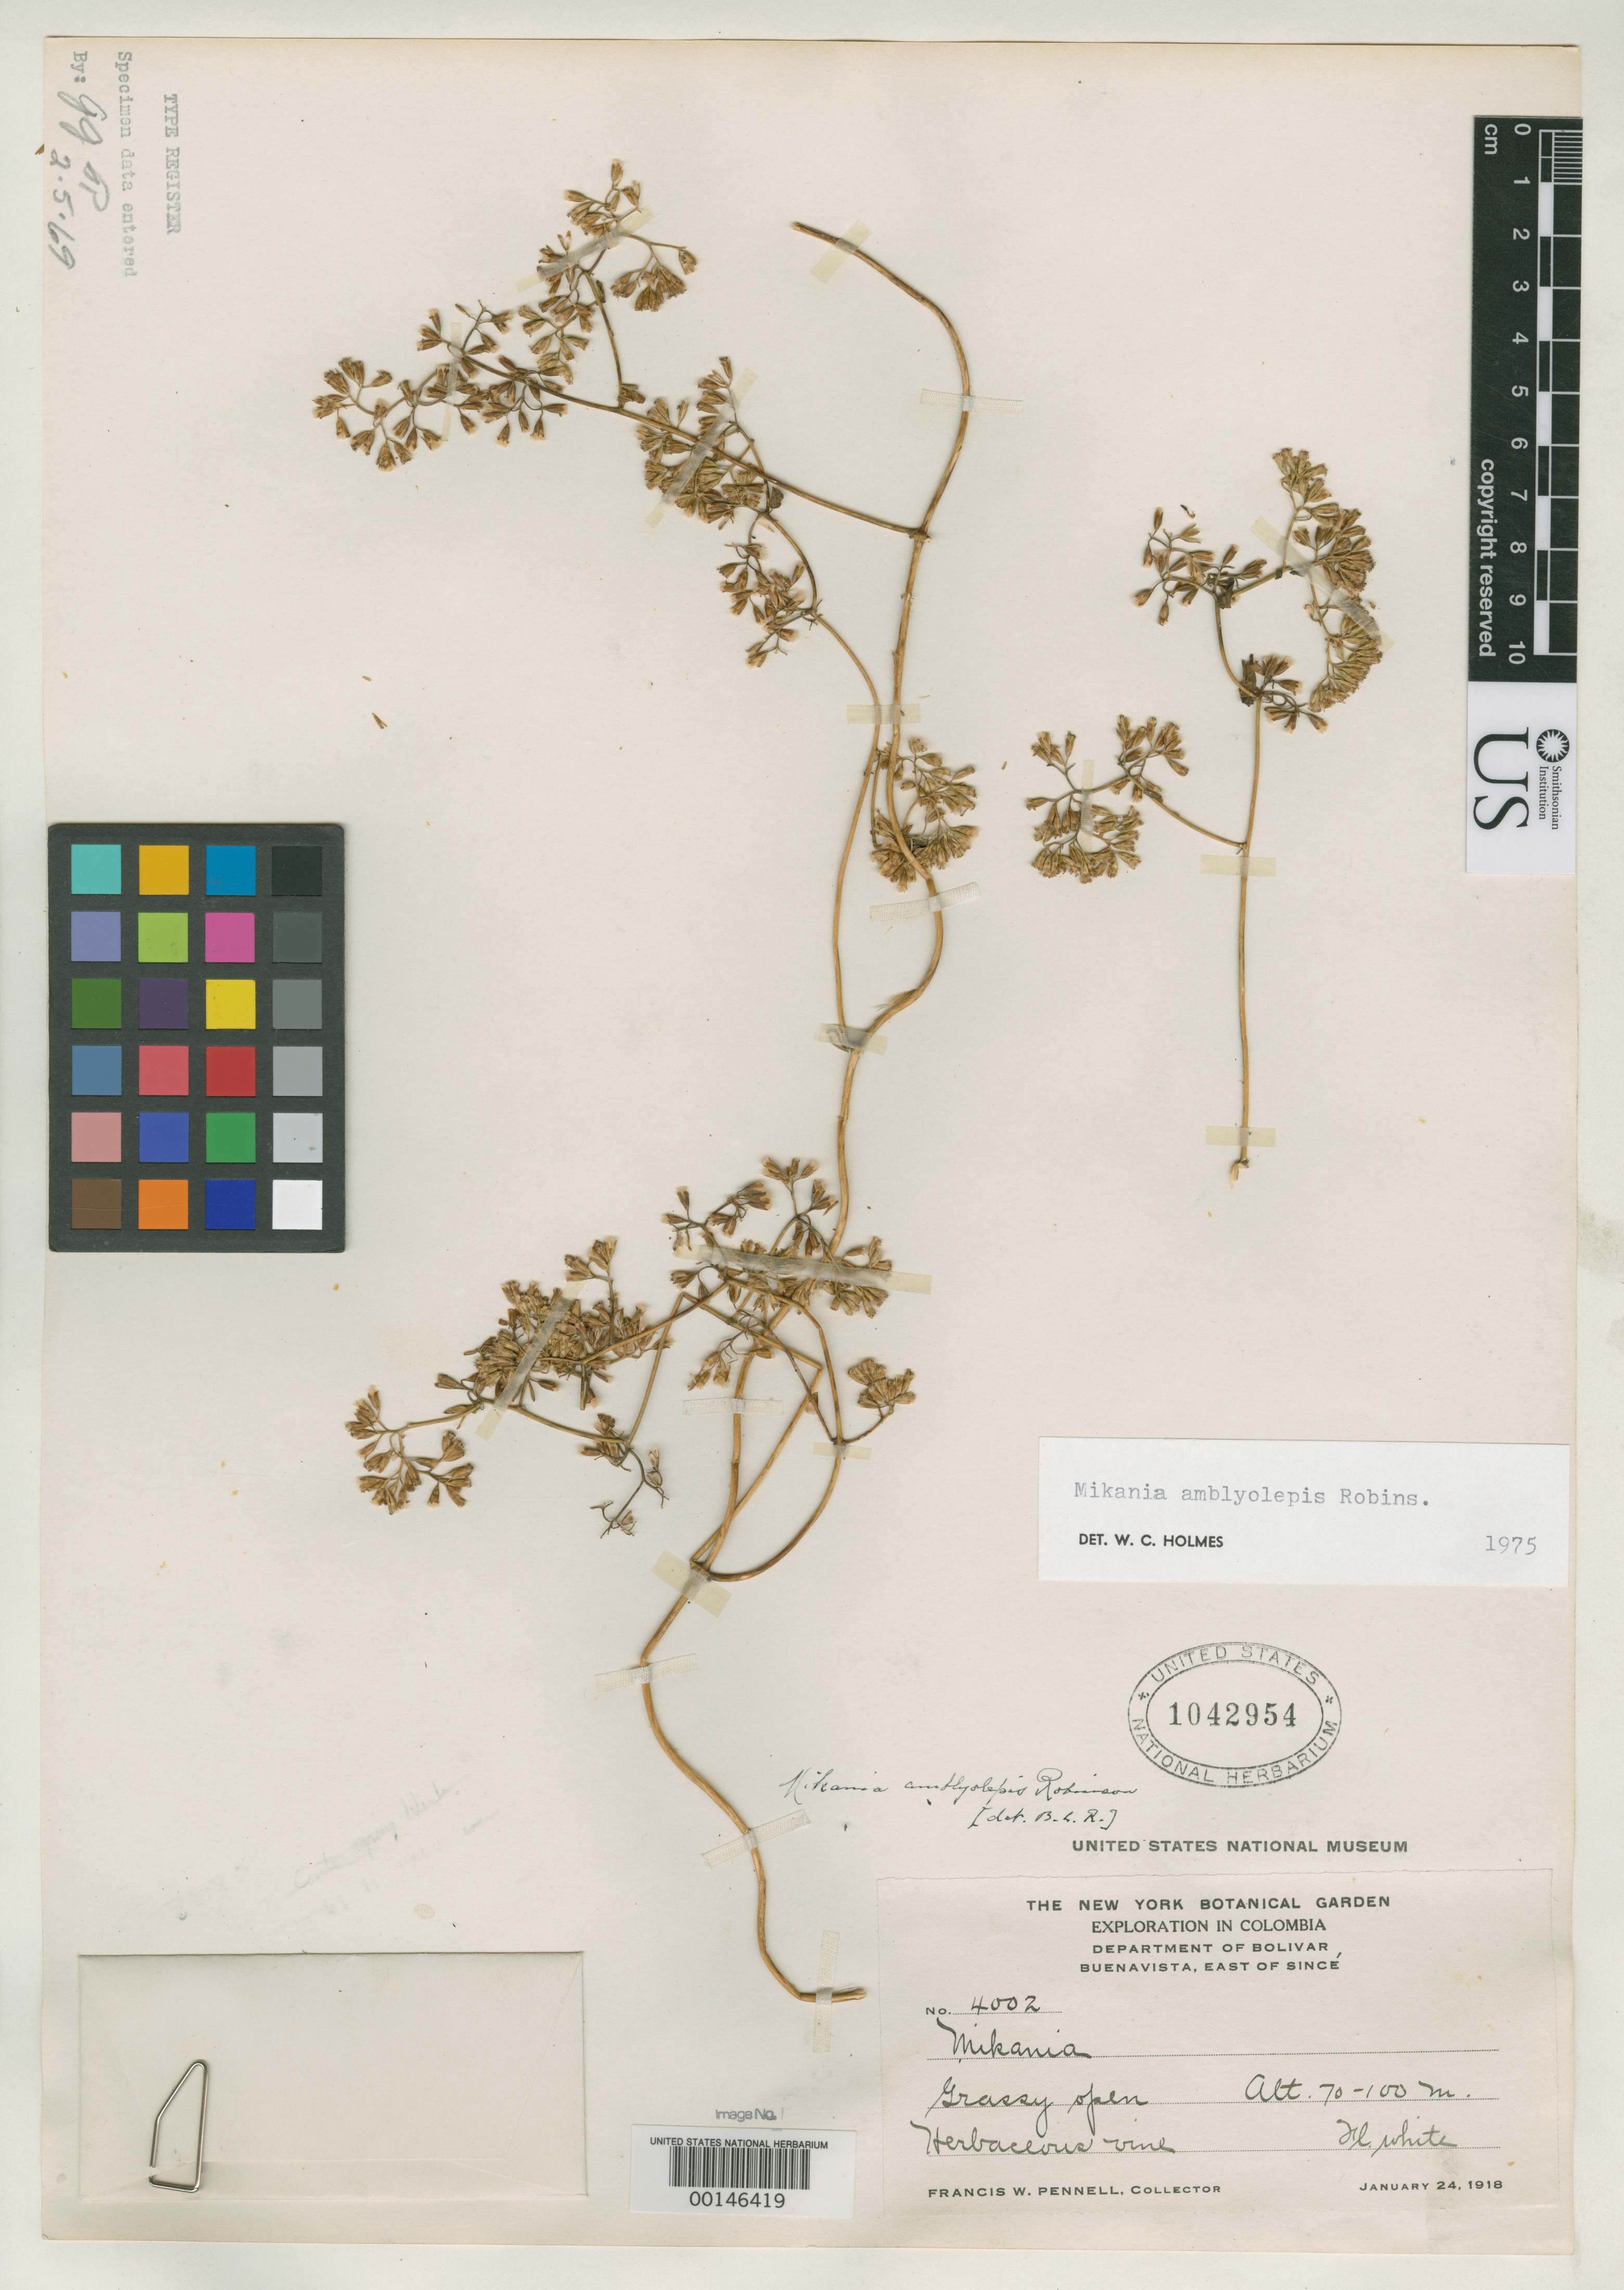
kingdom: Plantae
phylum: Tracheophyta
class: Magnoliopsida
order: Asterales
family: Asteraceae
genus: Mikania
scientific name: Mikania amblyolepis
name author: B.L. Rob.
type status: Type Collection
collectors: F. W. Pennell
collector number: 4002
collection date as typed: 24 Jan 1918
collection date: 1918-01-24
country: Colombia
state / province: Bolívar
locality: Buena ViSta.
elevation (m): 70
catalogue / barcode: US 1042954